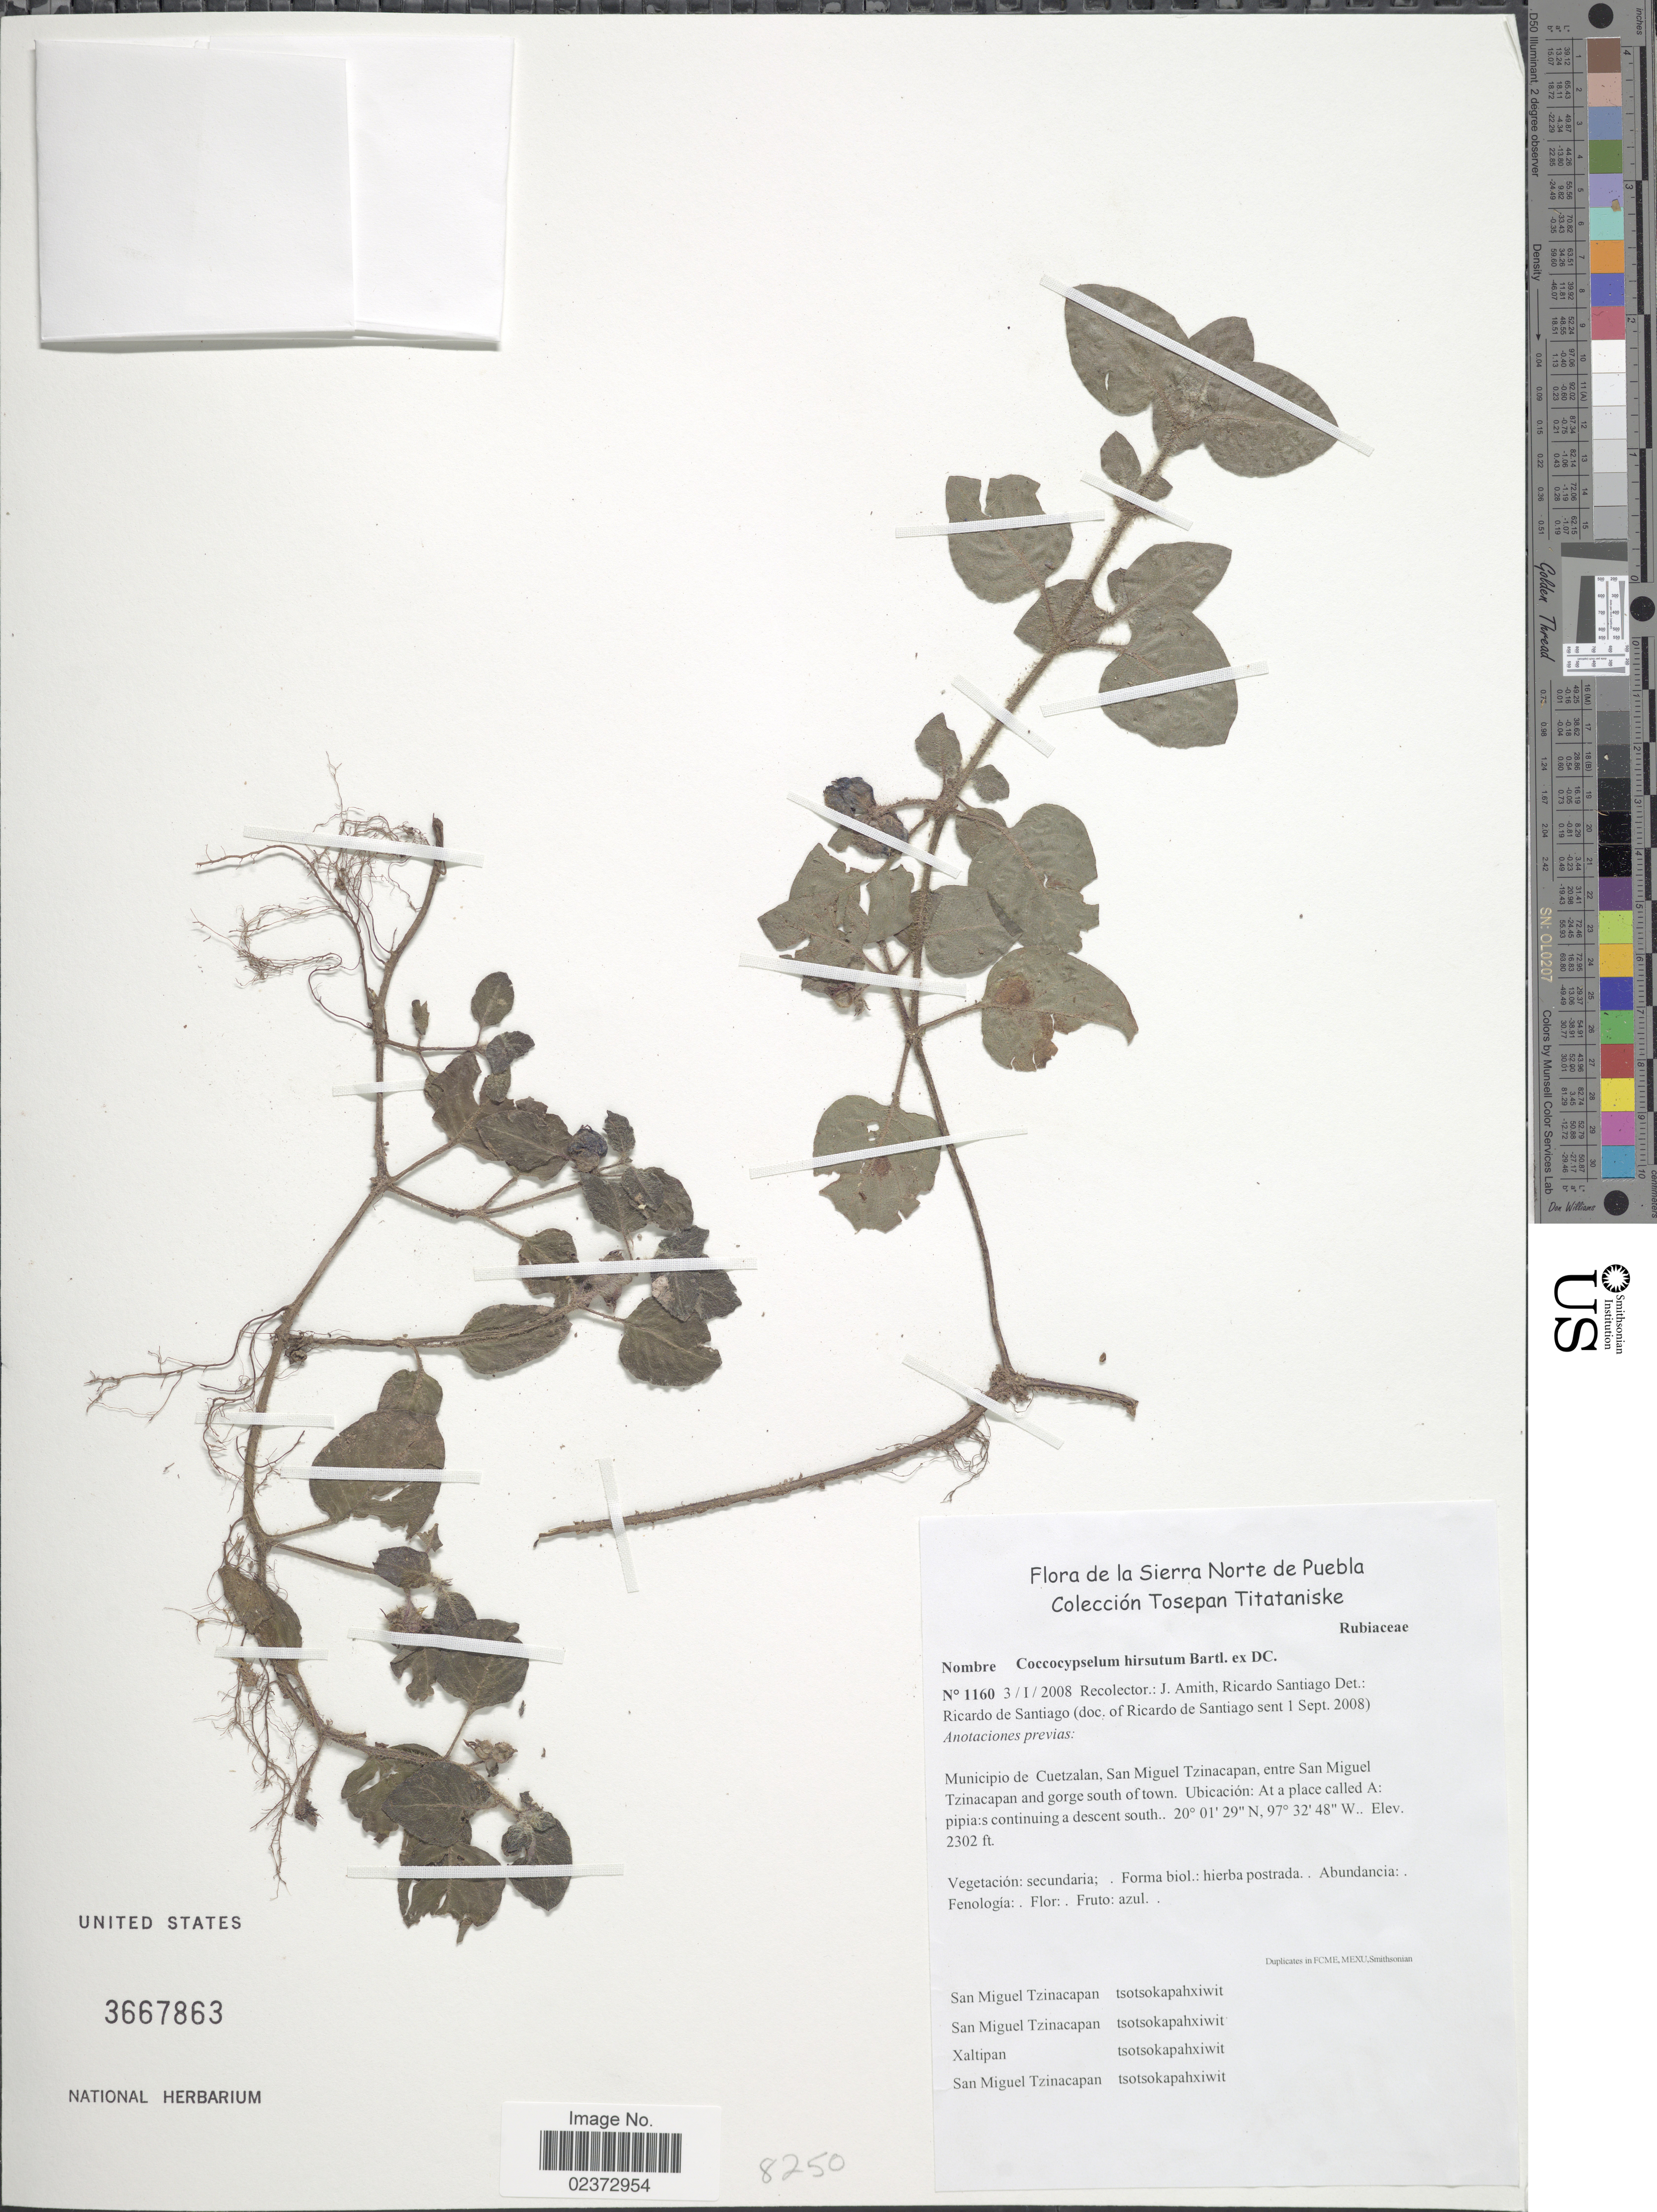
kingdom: Plantae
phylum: Tracheophyta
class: Magnoliopsida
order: Gentianales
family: Rubiaceae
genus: Coccocypselum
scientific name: Coccocypselum hispidulum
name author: (Standl.) Standl.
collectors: J. D. Amith & R. Santiago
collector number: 1160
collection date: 2008-01-03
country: Mexico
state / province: Puebla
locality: De la Sierra Norte de Puebla, Municipio de Cuetzalan, San Miguel Tzinacapan, entre San Miguel Tzinacapan and gorge south of town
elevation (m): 702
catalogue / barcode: US 3667863